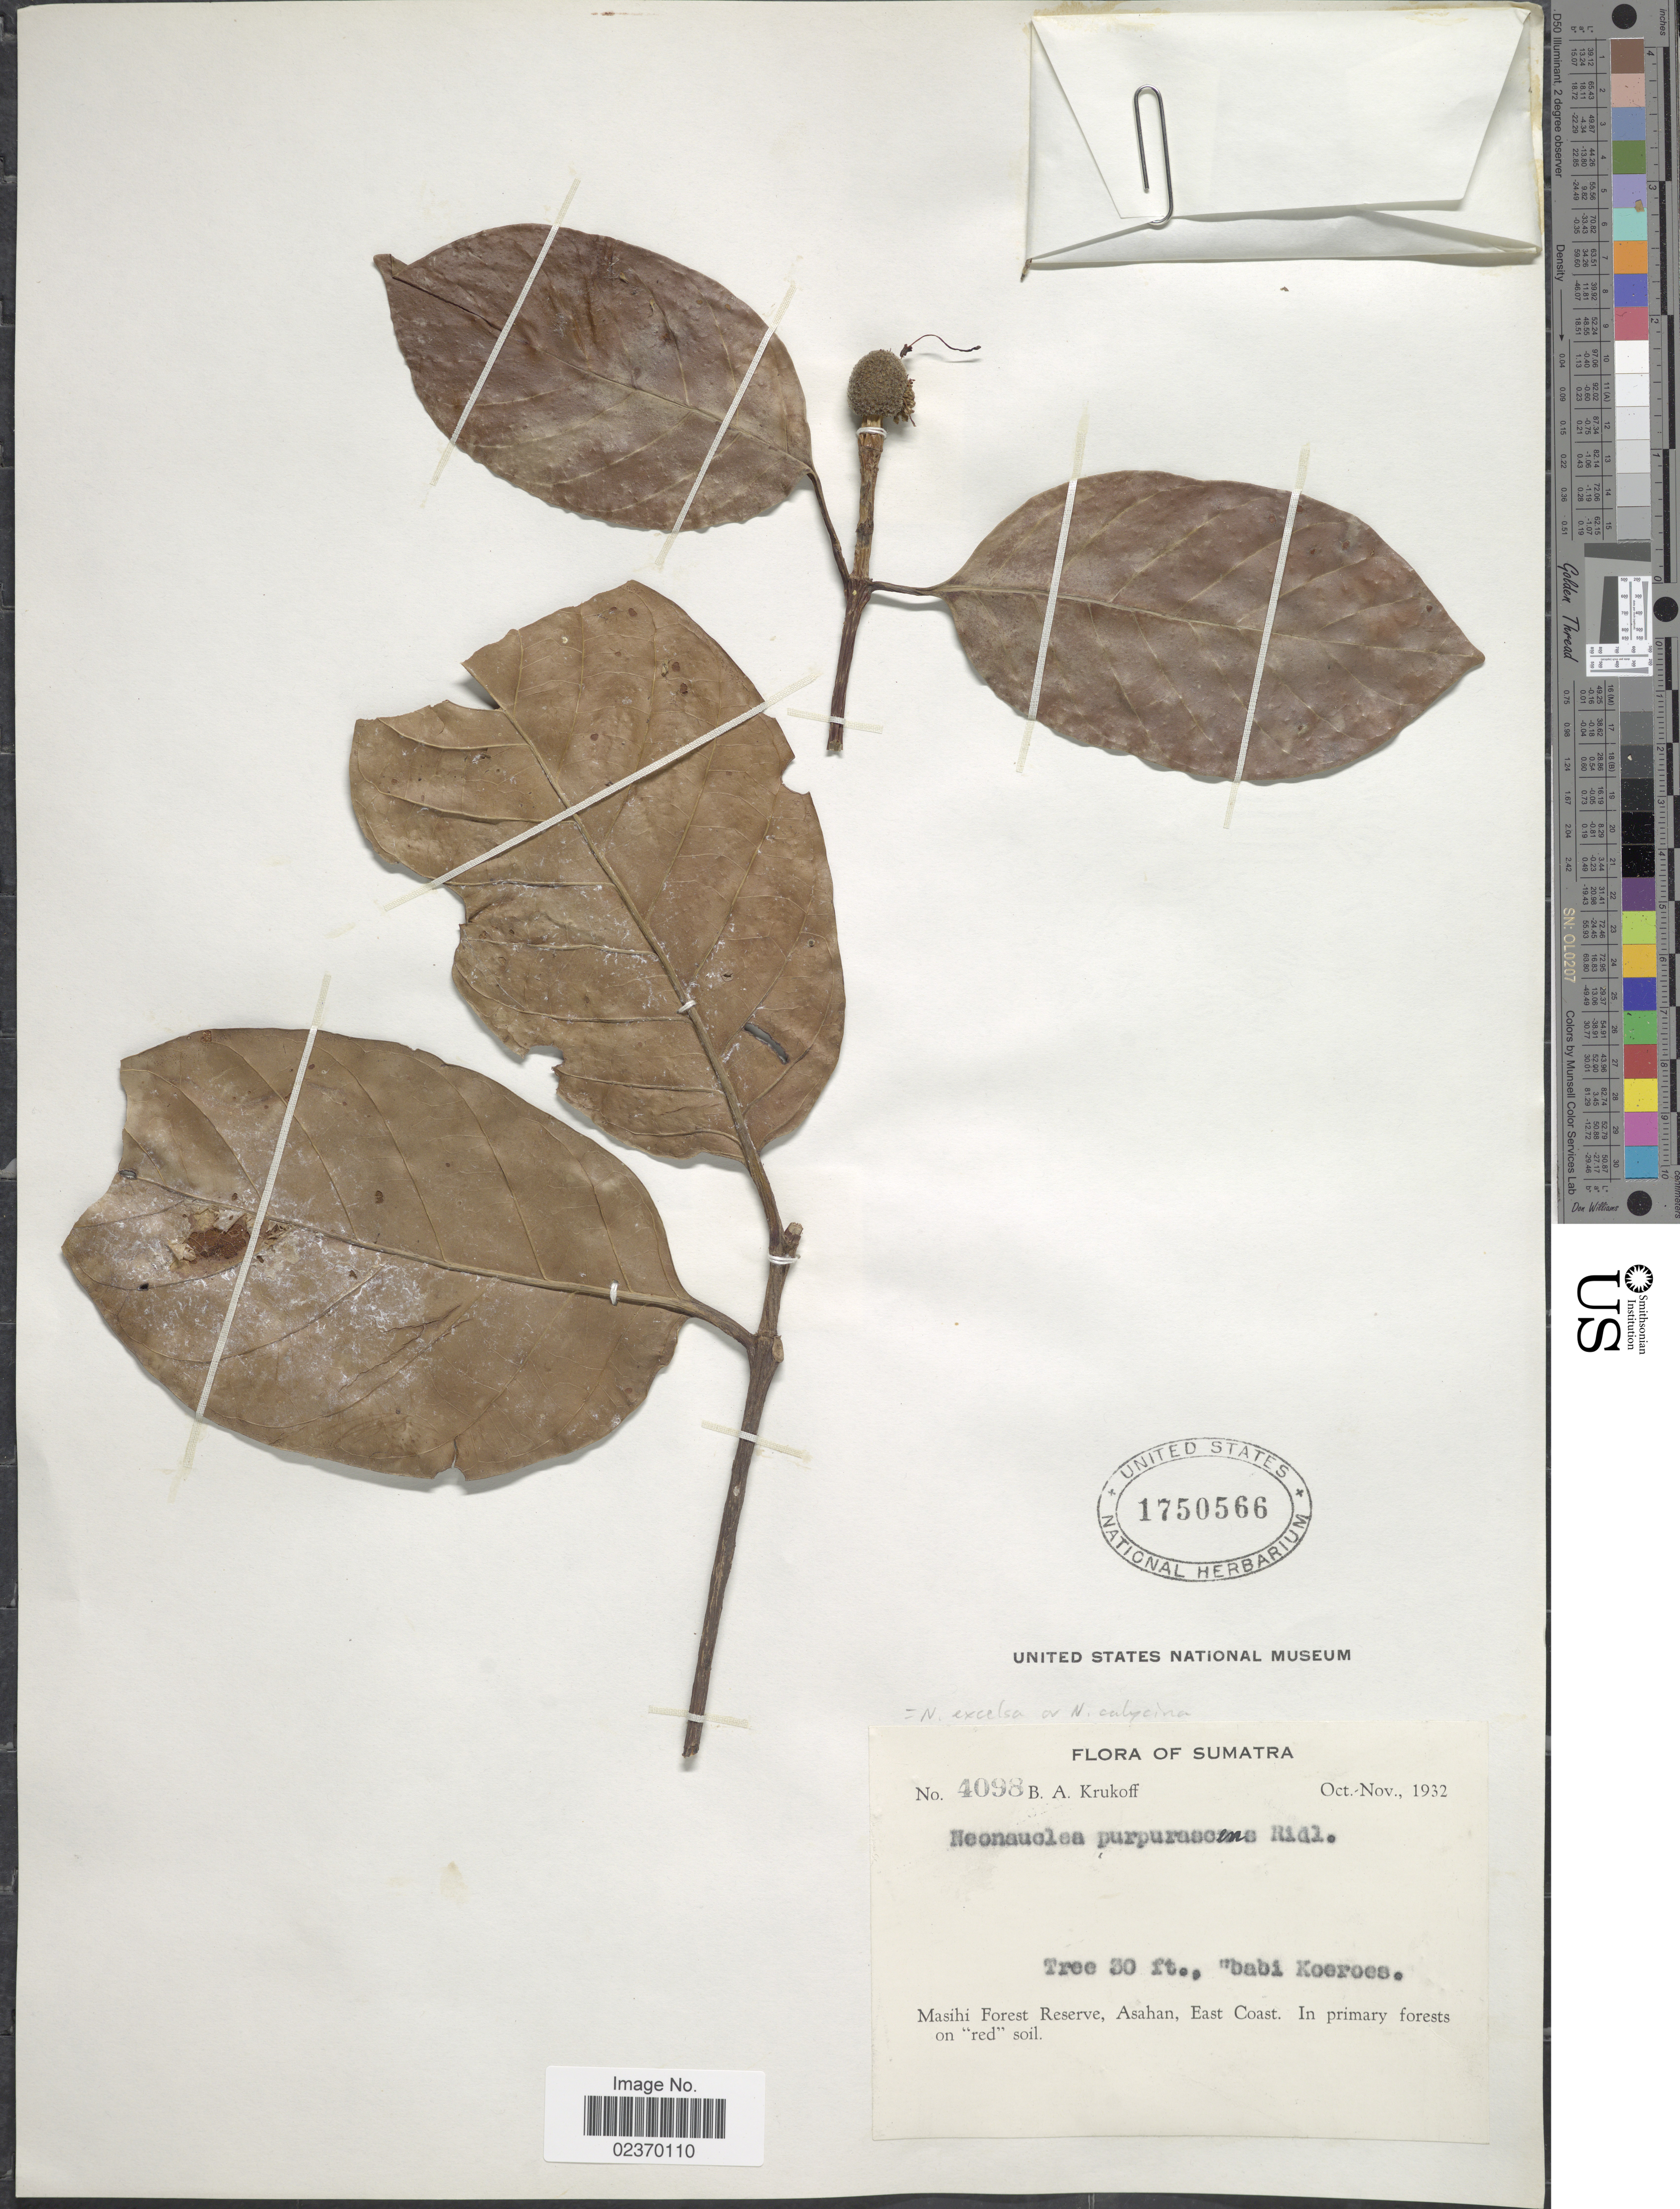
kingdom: Plantae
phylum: Tracheophyta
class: Magnoliopsida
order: Gentianales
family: Rubiaceae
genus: Neonauclea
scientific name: Neonauclea excelsa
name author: Merr.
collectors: B. A. Krukoff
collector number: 4098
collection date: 1932-10/1932-11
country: Indonesia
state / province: Sumatra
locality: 'babi Koeroes. Masihi Forest Reserve, Asahan, East Coast. In primary forests on 'red' soil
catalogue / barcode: US 1750566